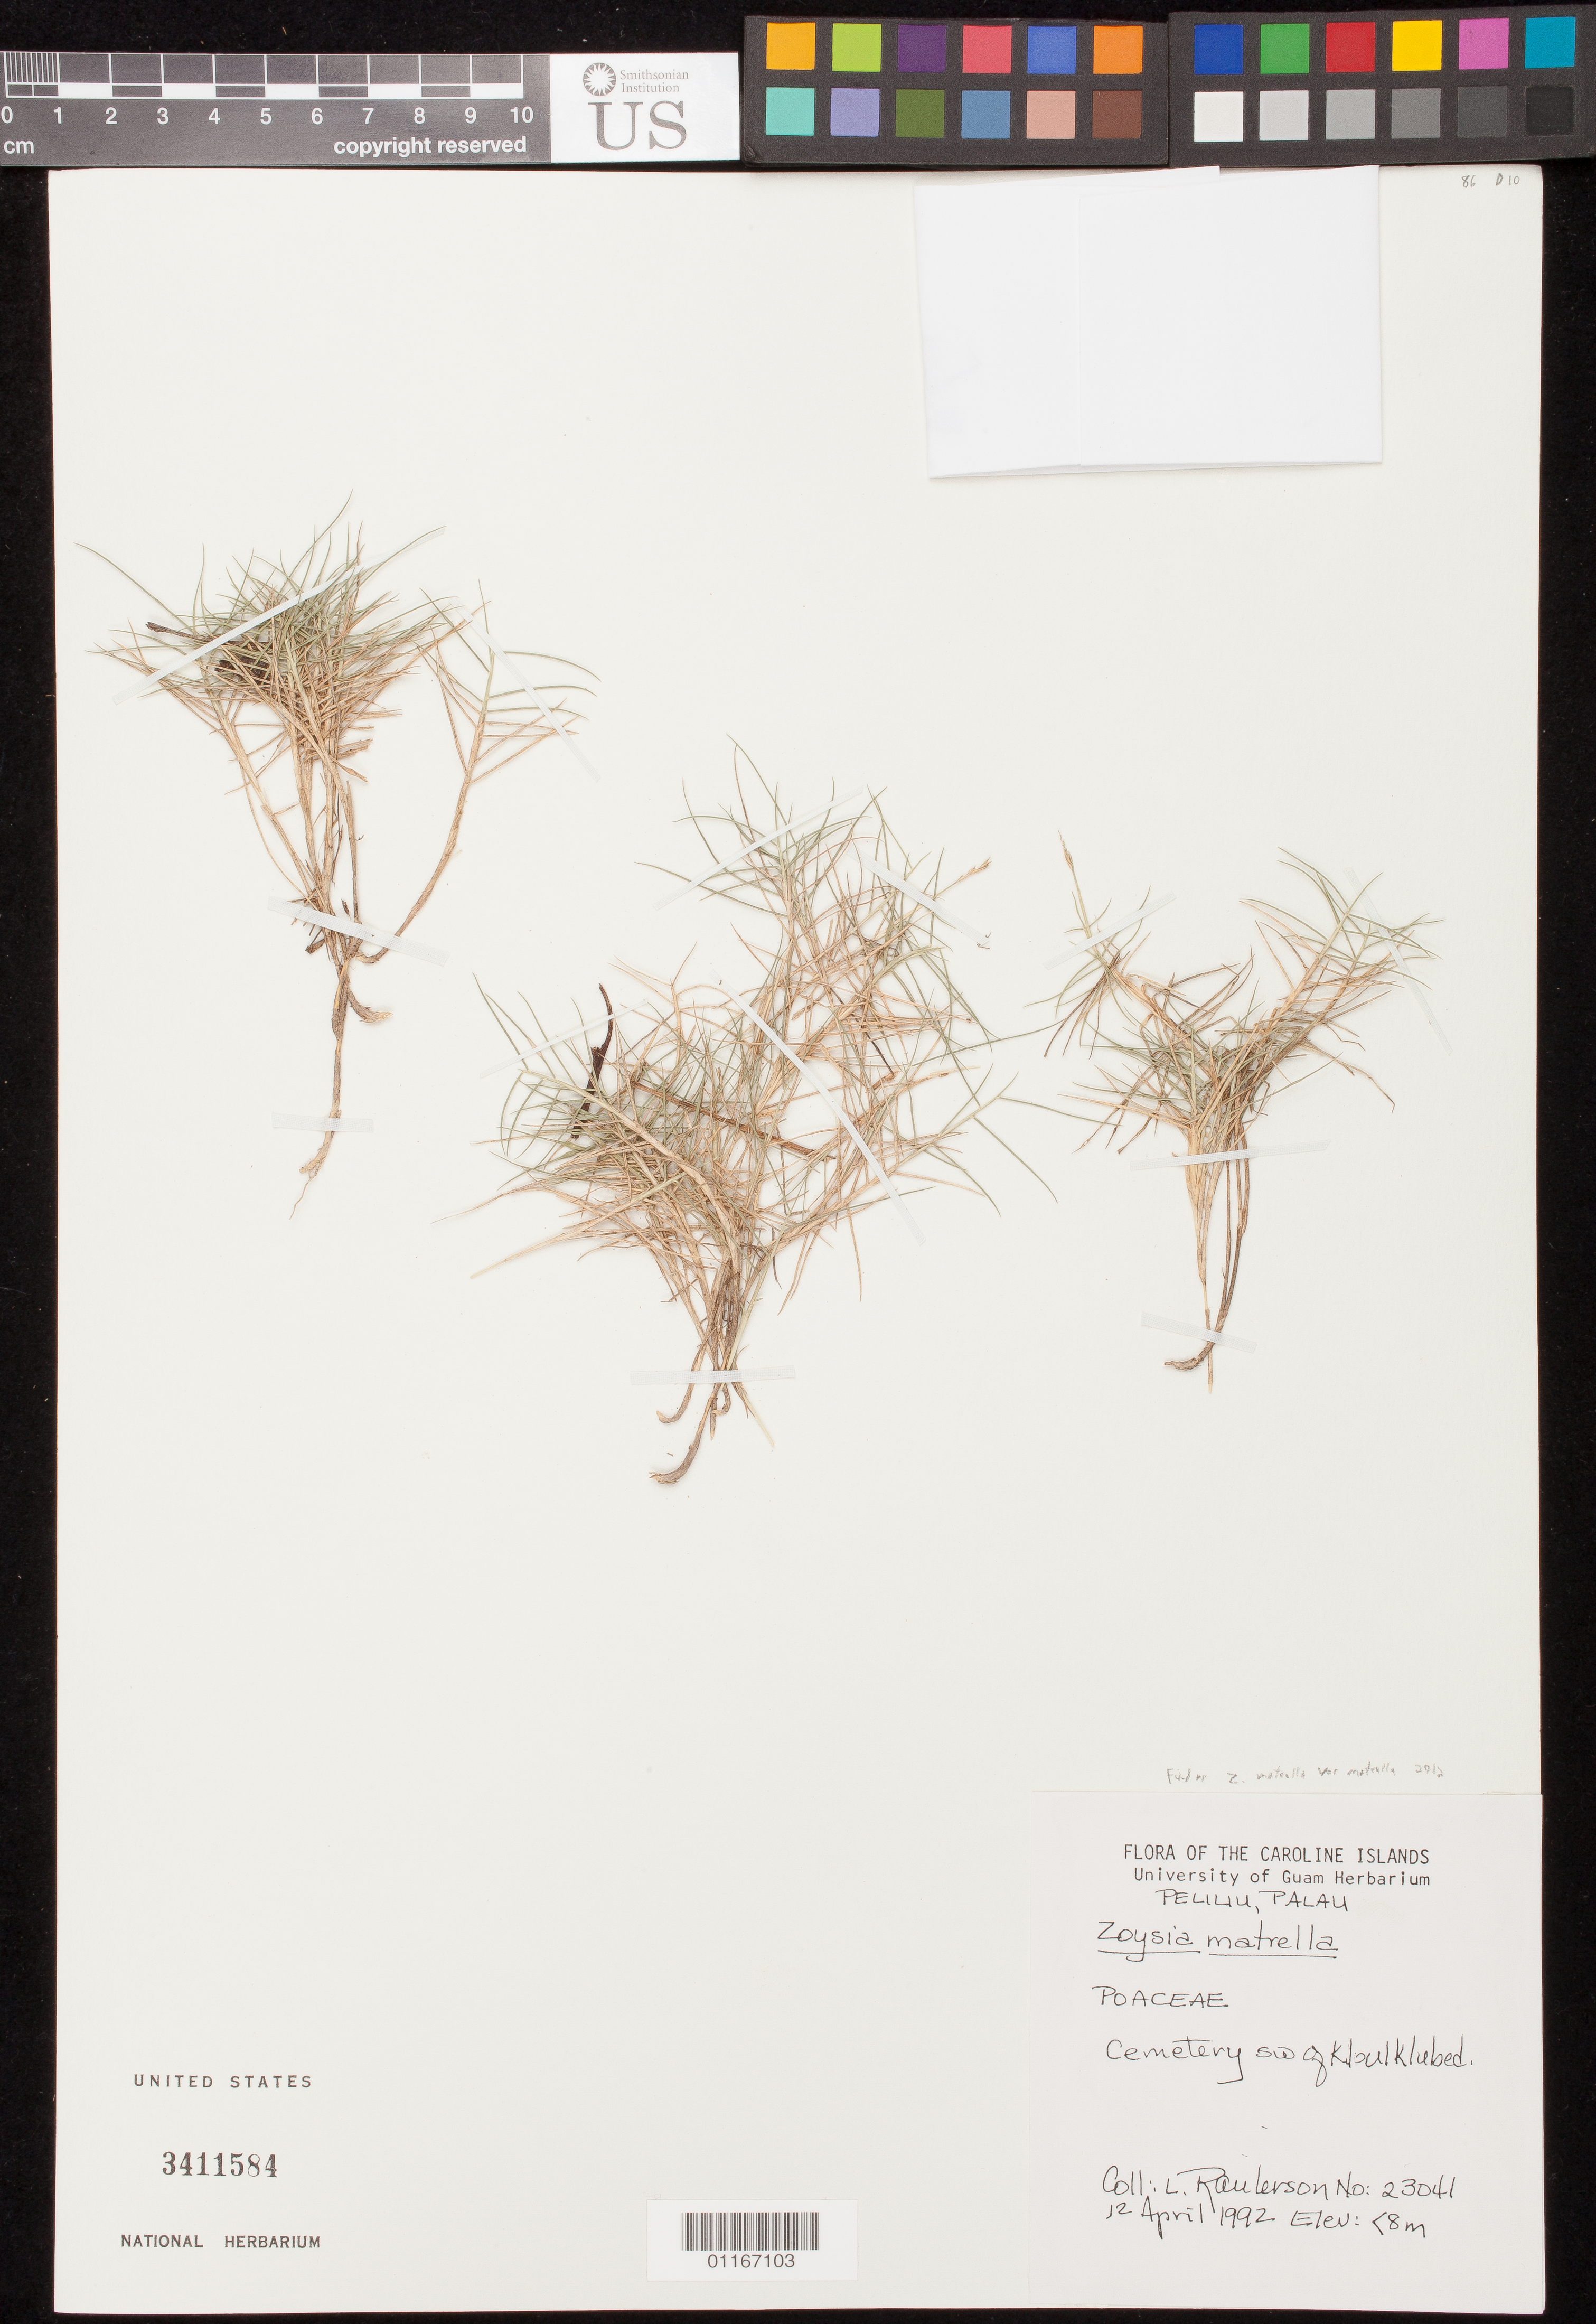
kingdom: Plantae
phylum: Tracheophyta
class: Liliopsida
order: Poales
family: Poaceae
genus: Zoysia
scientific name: Zoysia matrella var. matrella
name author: (L.) Merr.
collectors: L. Raulerson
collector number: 23041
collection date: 1992-04-12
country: Palau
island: Beliliou [Peleliu]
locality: Cemetery SW of Kiiloulklubed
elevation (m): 8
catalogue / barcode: US 3411584